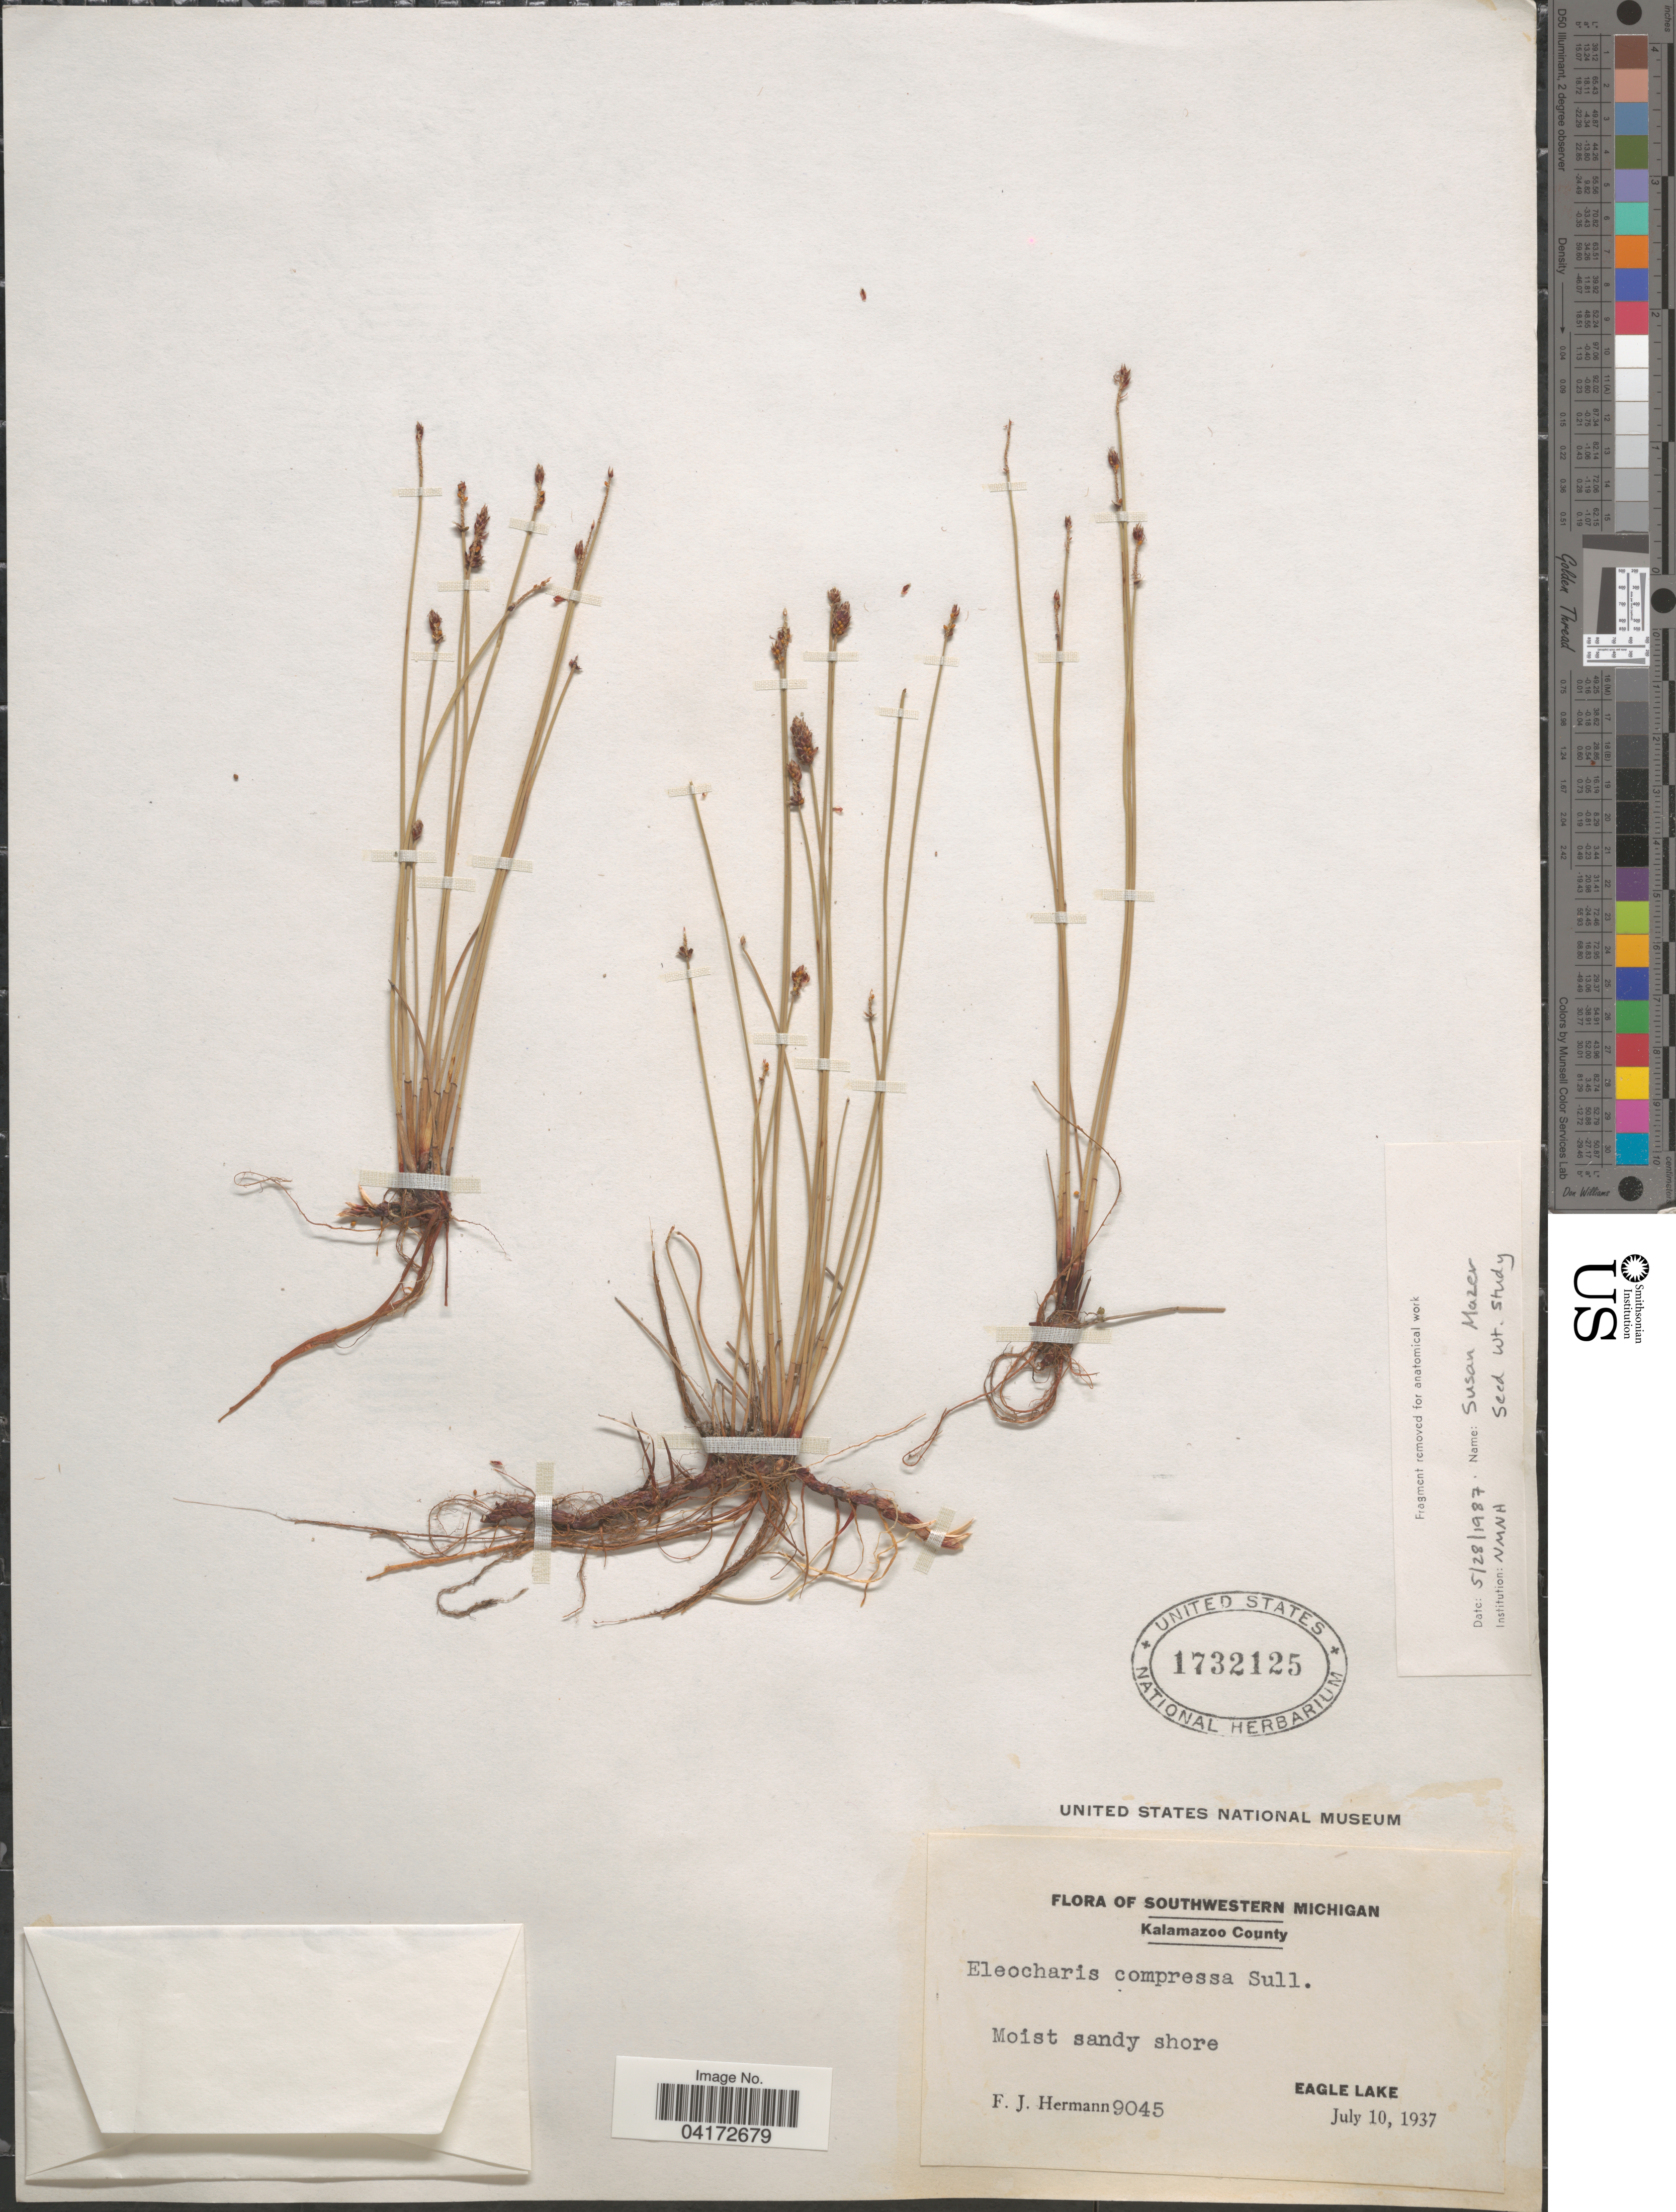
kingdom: Plantae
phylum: Tracheophyta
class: Liliopsida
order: Poales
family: Cyperaceae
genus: Eleocharis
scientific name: Eleocharis compressa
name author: Sull.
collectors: F. J. Hermann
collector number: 9045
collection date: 1937-07-10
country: United States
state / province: Michigan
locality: Southwestern Michigan. Kalamazoo County. Eagle Lake.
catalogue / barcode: US 1732125